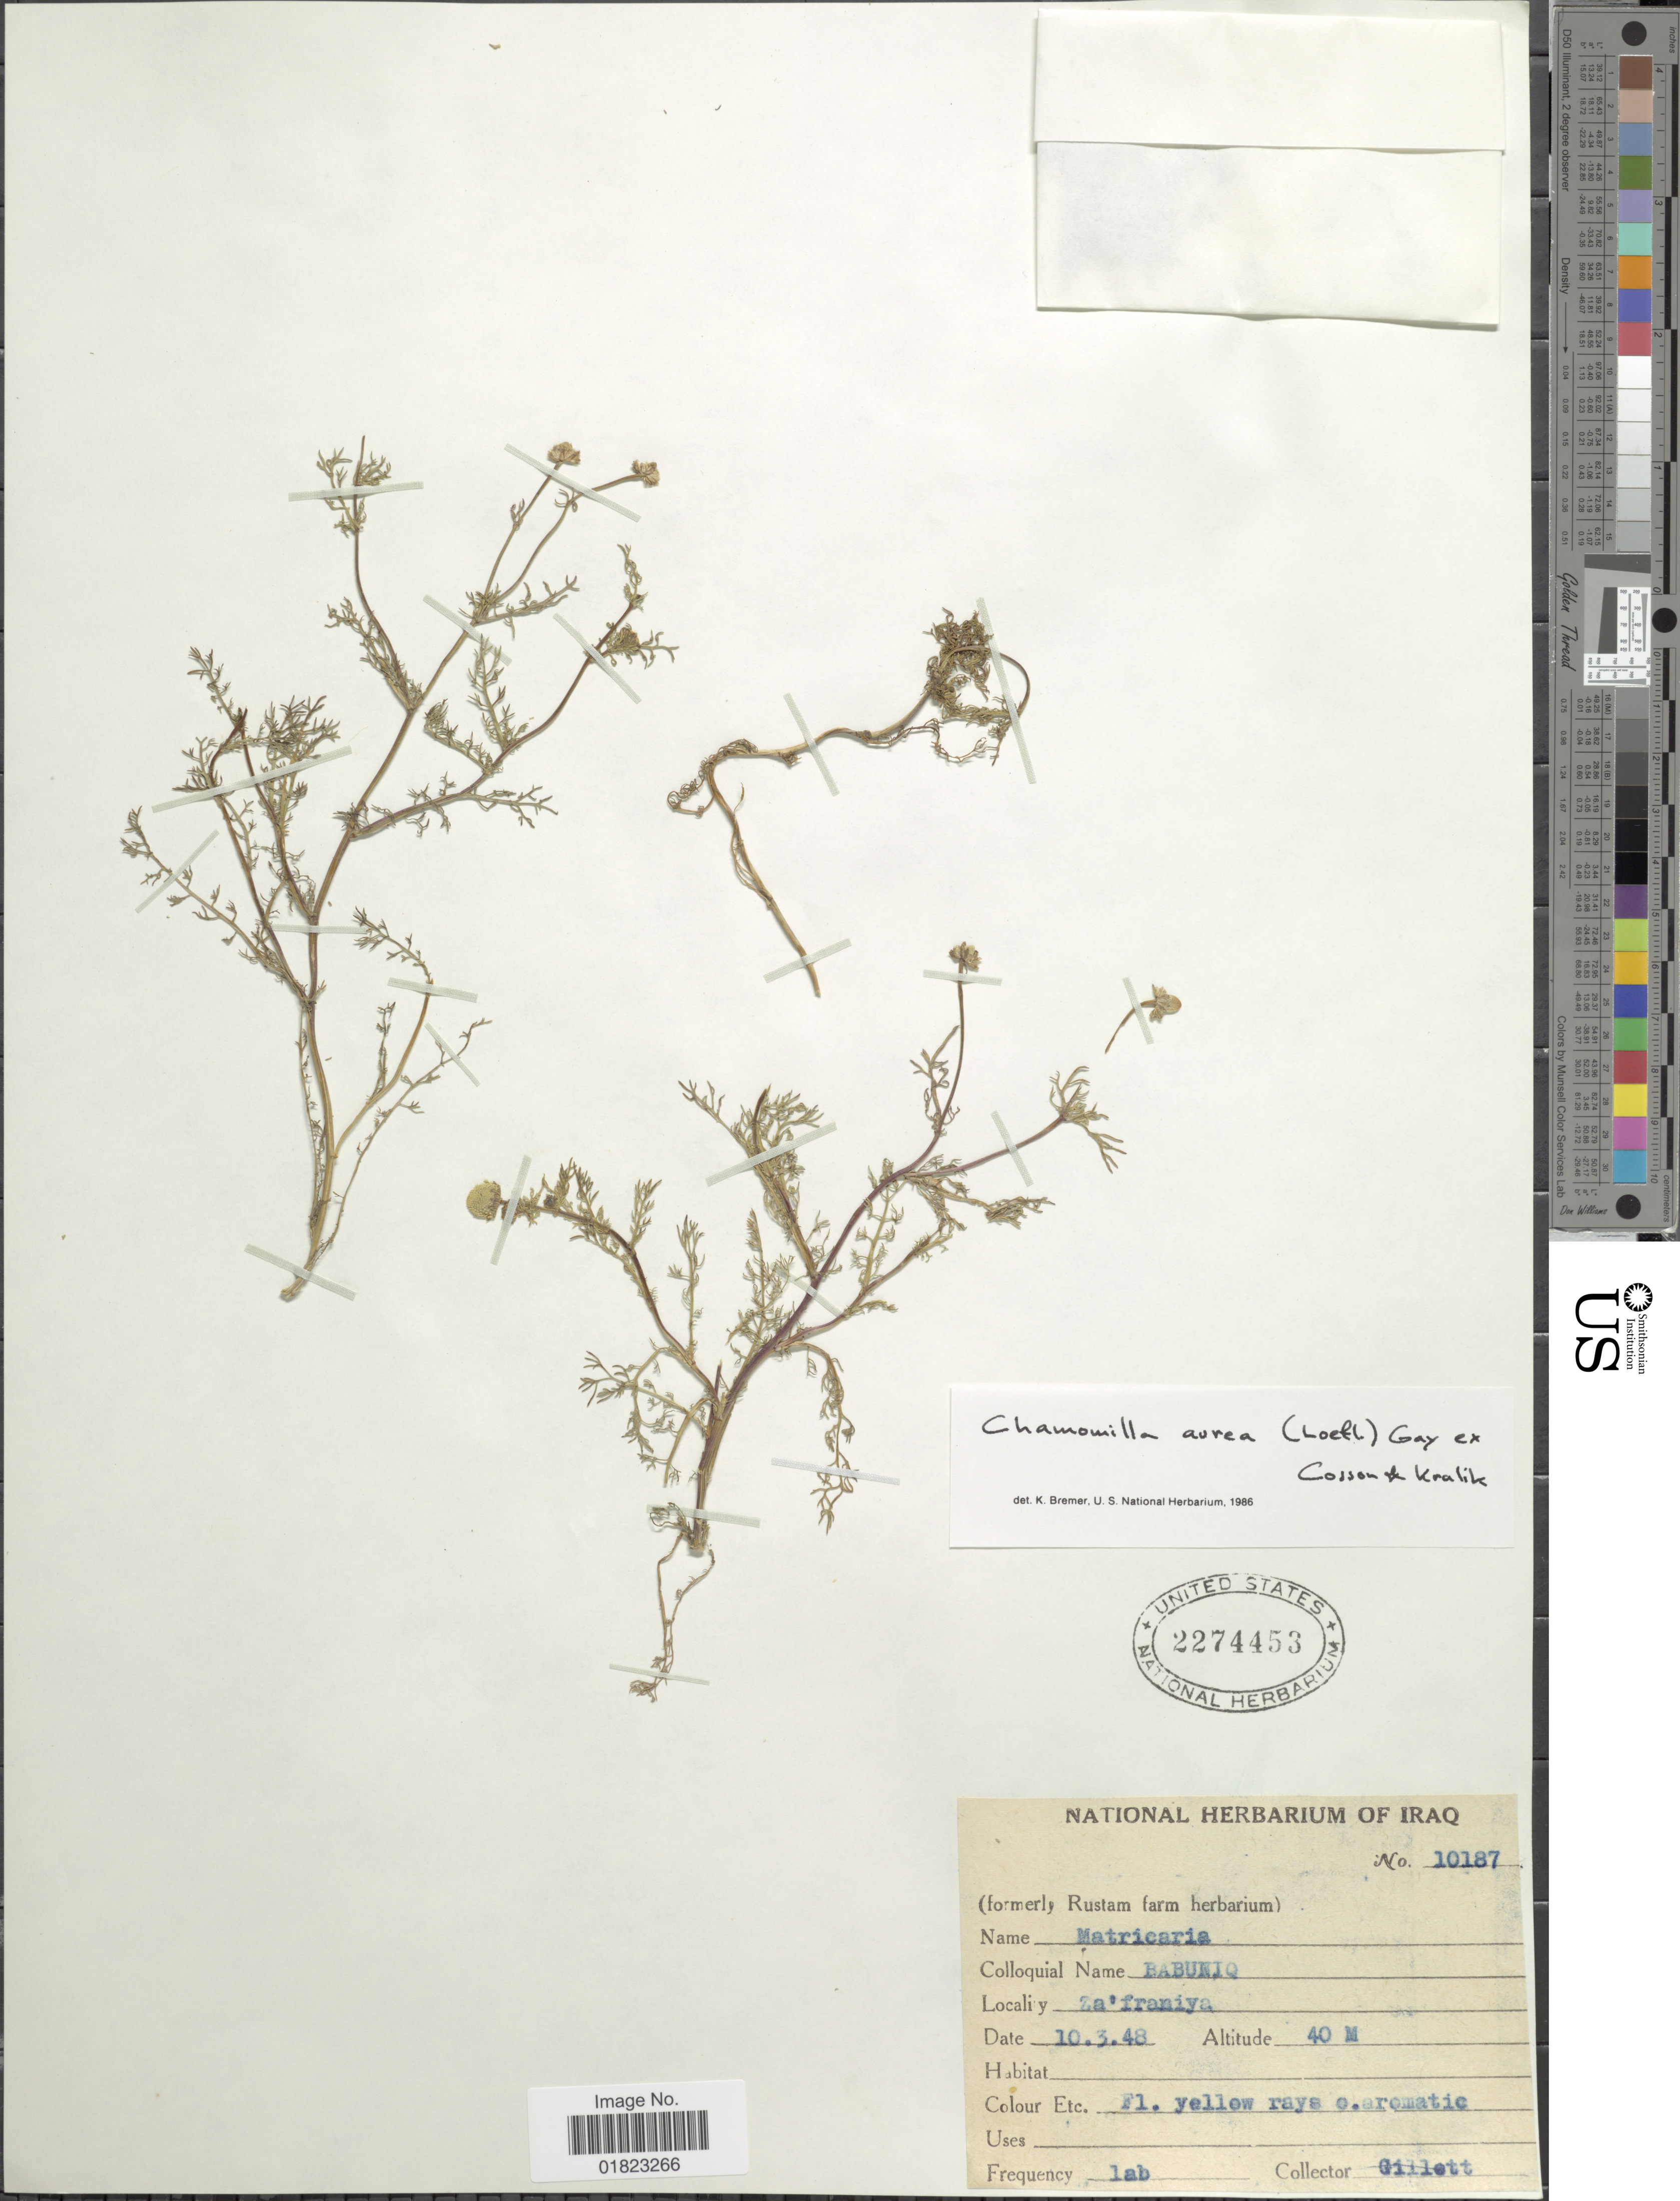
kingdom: Plantae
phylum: Tracheophyta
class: Magnoliopsida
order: Asterales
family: Asteraceae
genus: Matricaria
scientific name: Matricaria aurea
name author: (Loefl.) Sch. Bip.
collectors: Gillett, --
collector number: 10187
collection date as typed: Transcribed d/m/y: 10/3/48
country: Iraq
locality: Za'franiya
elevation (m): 40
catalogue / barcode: US 2274453